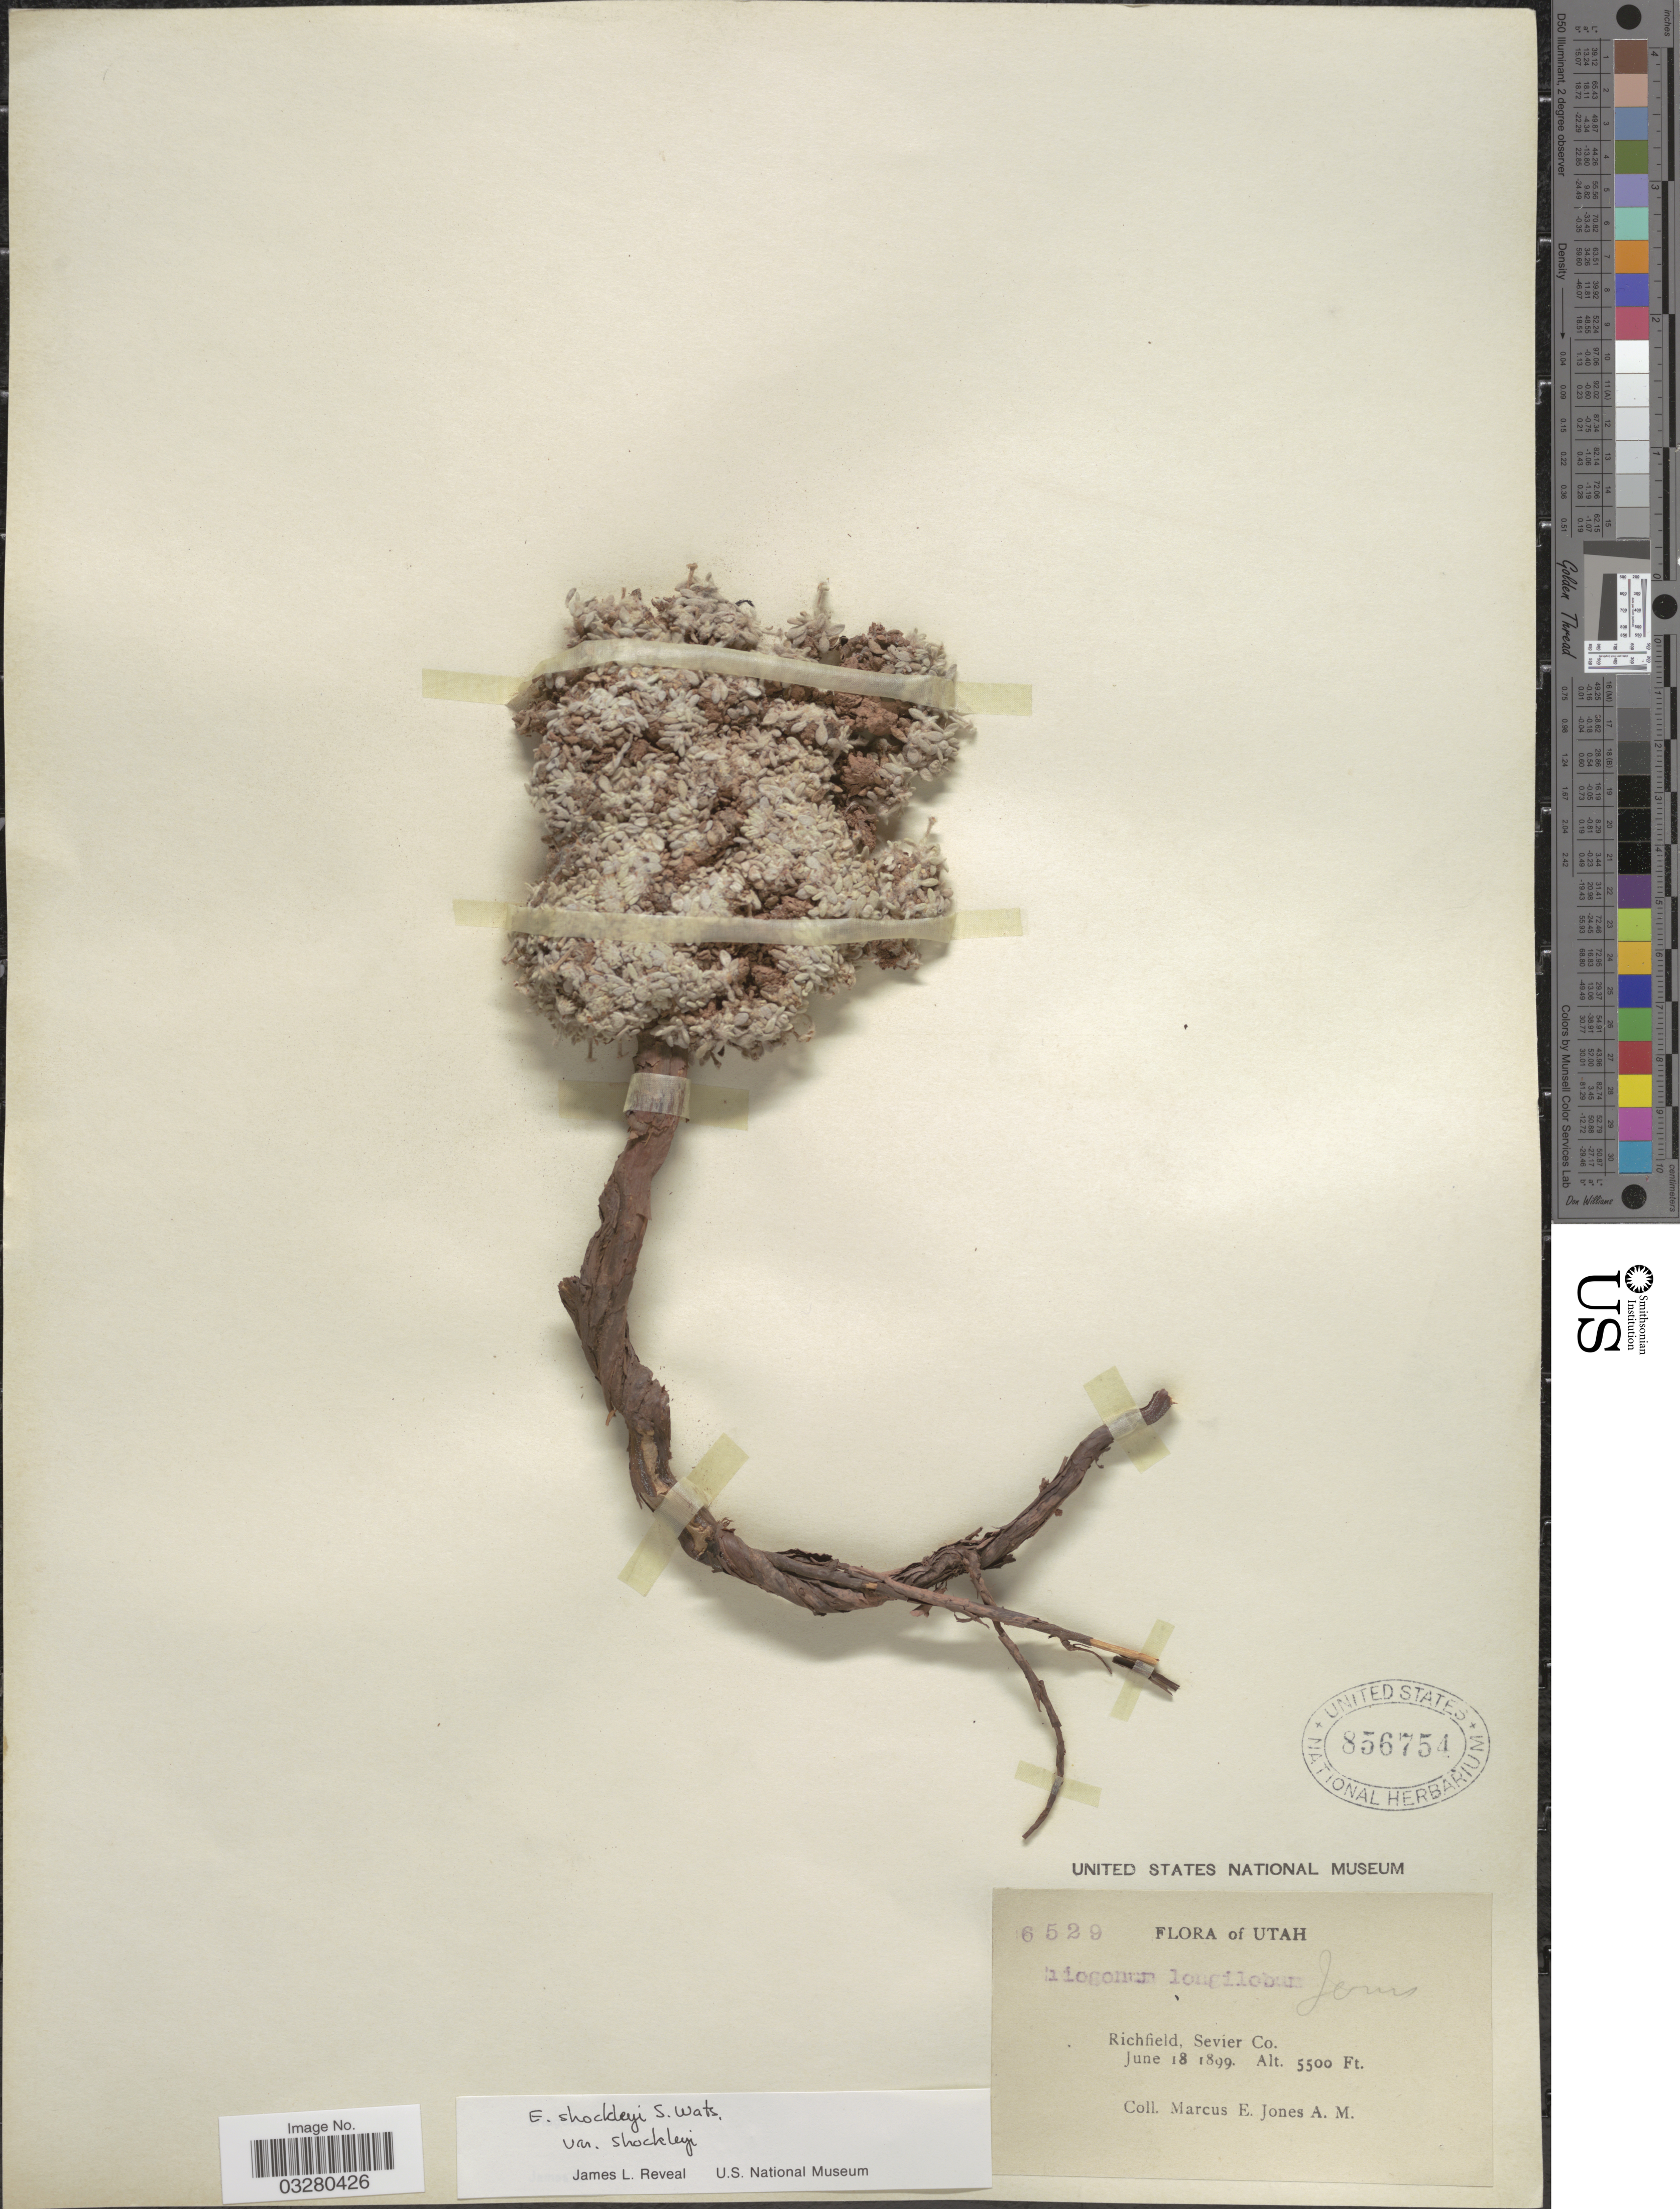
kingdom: Plantae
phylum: Tracheophyta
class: Magnoliopsida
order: Caryophyllales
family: Polygonaceae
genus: Eriogonum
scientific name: Eriogonum shockleyi var. shockleyi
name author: S. Watson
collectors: M. E. Jones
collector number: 6529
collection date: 1899-06-18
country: United States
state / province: Utah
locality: Richfield, Sevier Co.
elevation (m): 1676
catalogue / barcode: US 856754